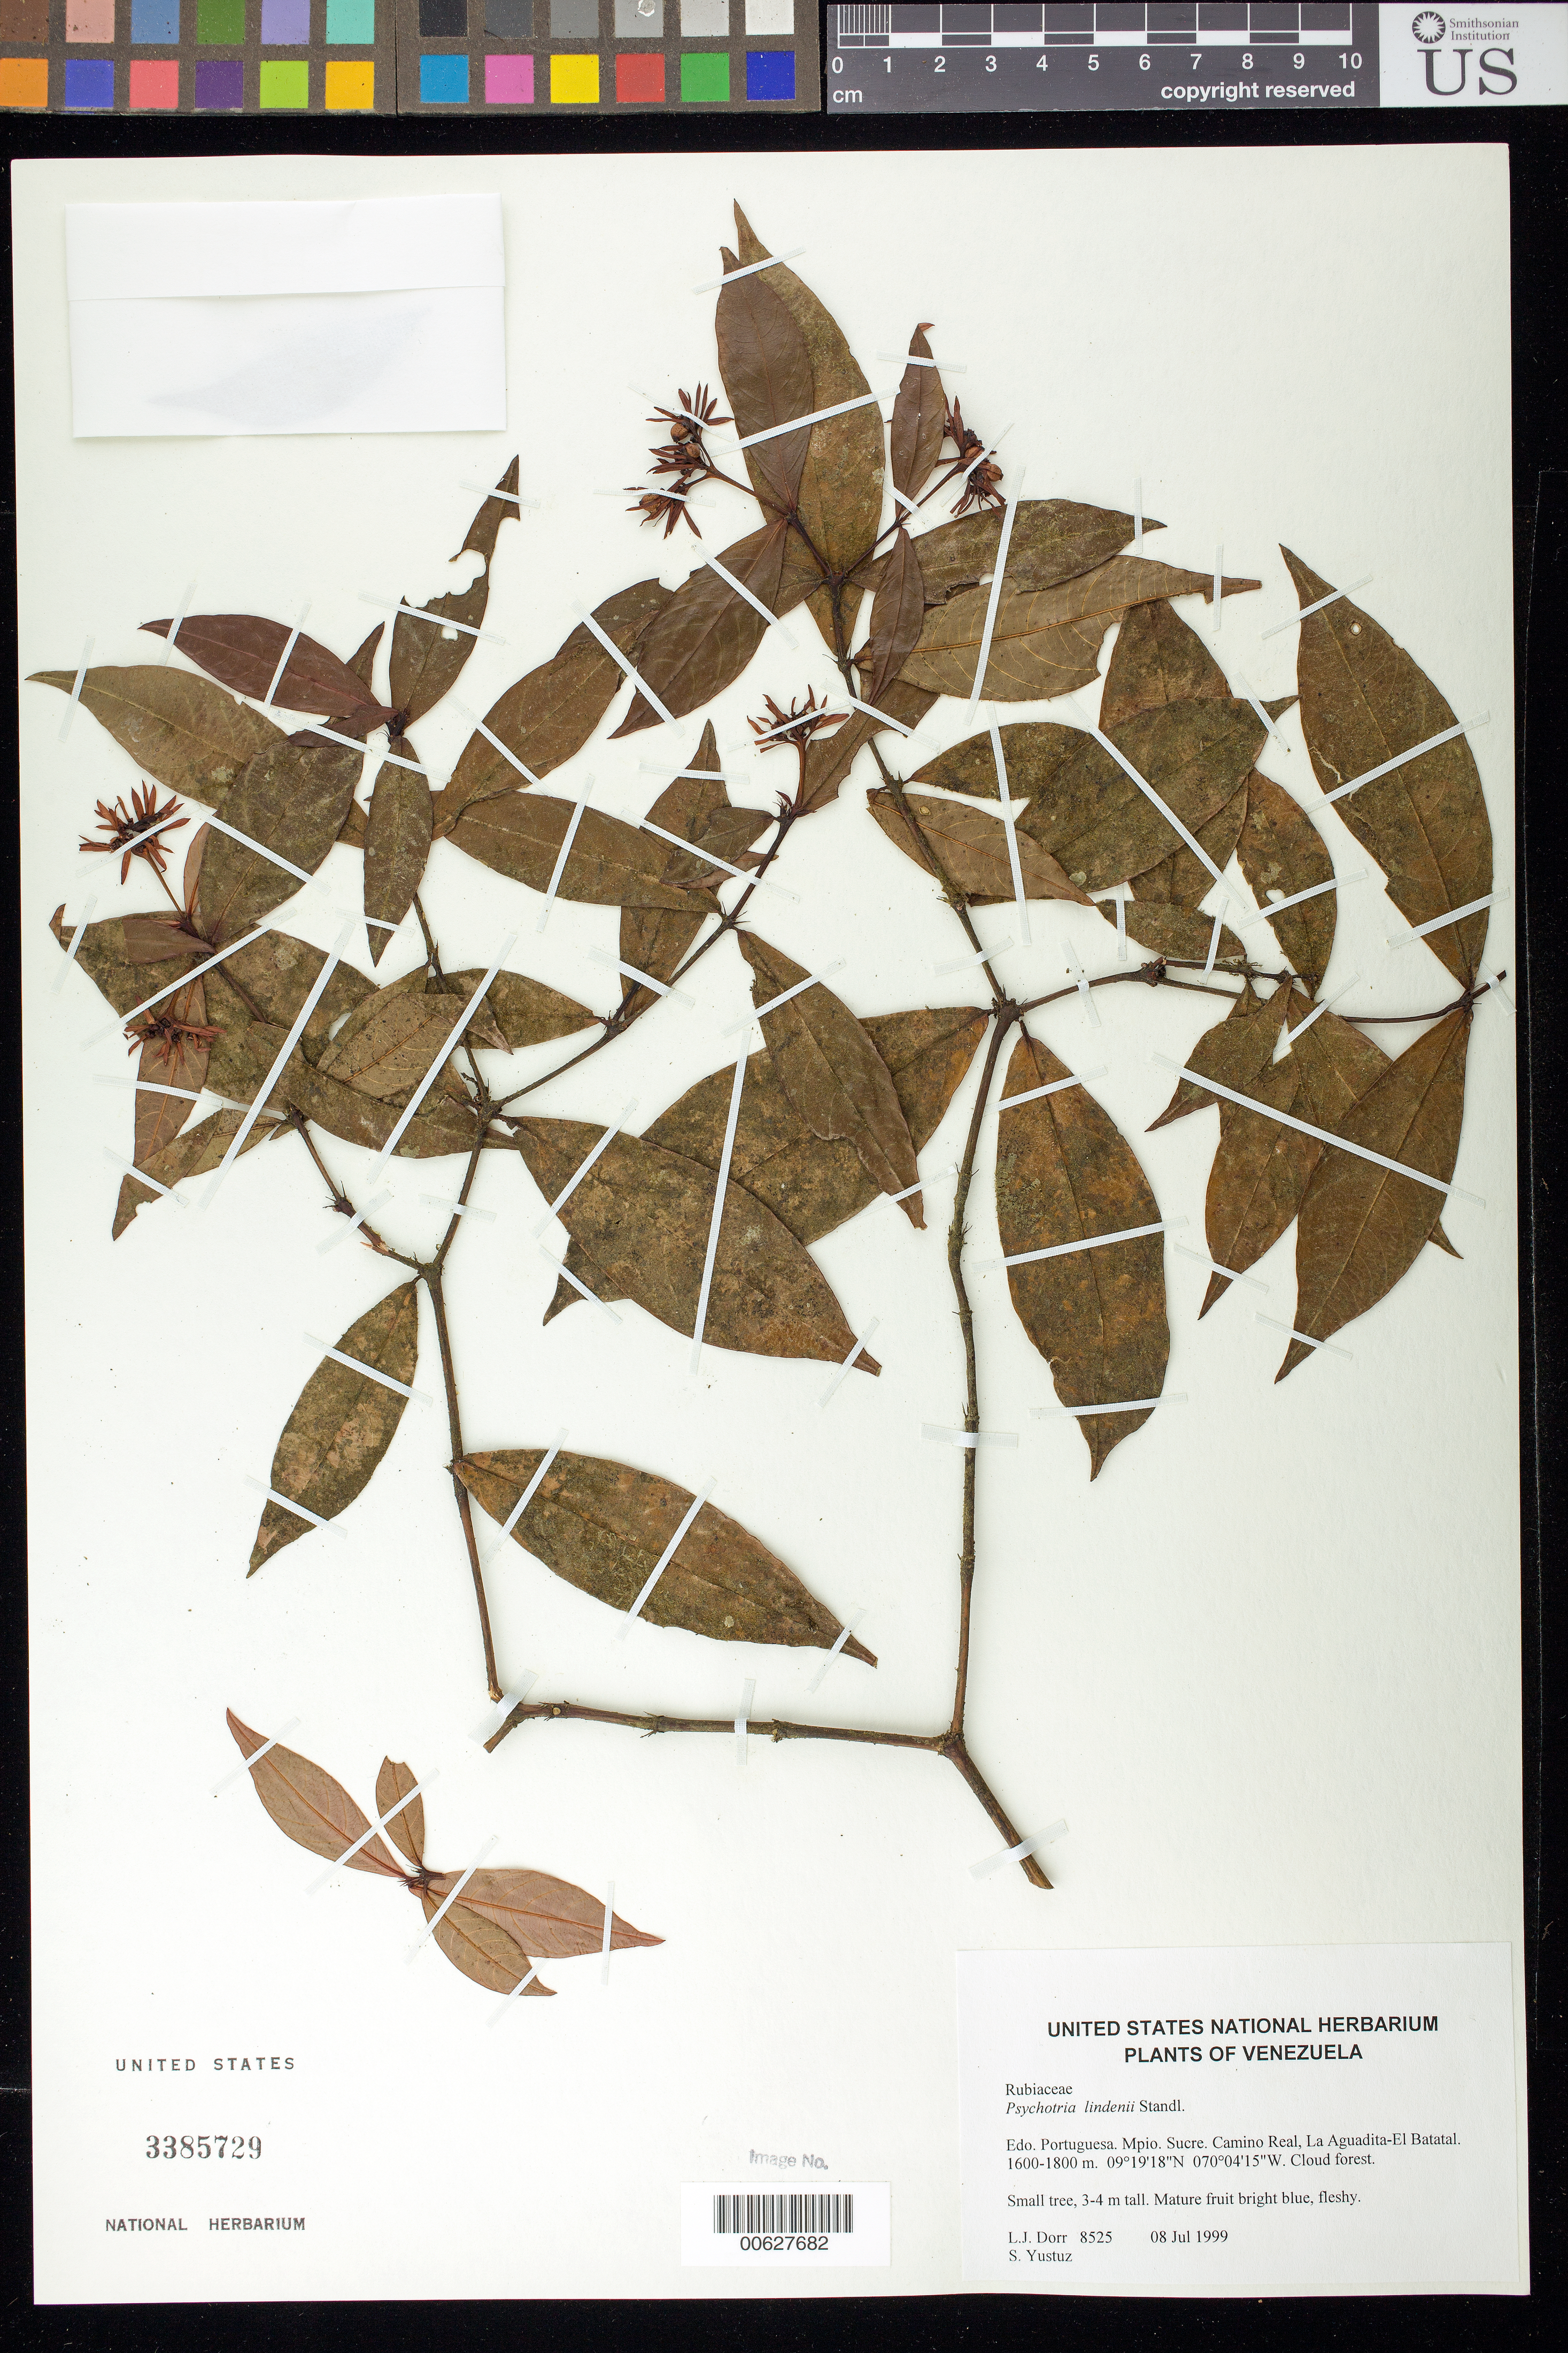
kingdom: Plantae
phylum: Tracheophyta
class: Magnoliopsida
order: Gentianales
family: Rubiaceae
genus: Psychotria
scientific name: Psychotria lindenii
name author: Standl.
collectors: L. J. Dorr & S. Yustiz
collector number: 8525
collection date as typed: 08 Jul 1999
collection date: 1999-07-08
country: Venezuela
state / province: Portuguesa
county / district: Sucre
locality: Camino Real, La Aguadita-El Batatal.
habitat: Cloud forest.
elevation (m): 1600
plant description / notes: BM, C, COL, CTES, F, MO, NY, PORT, US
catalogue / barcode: US 3385729